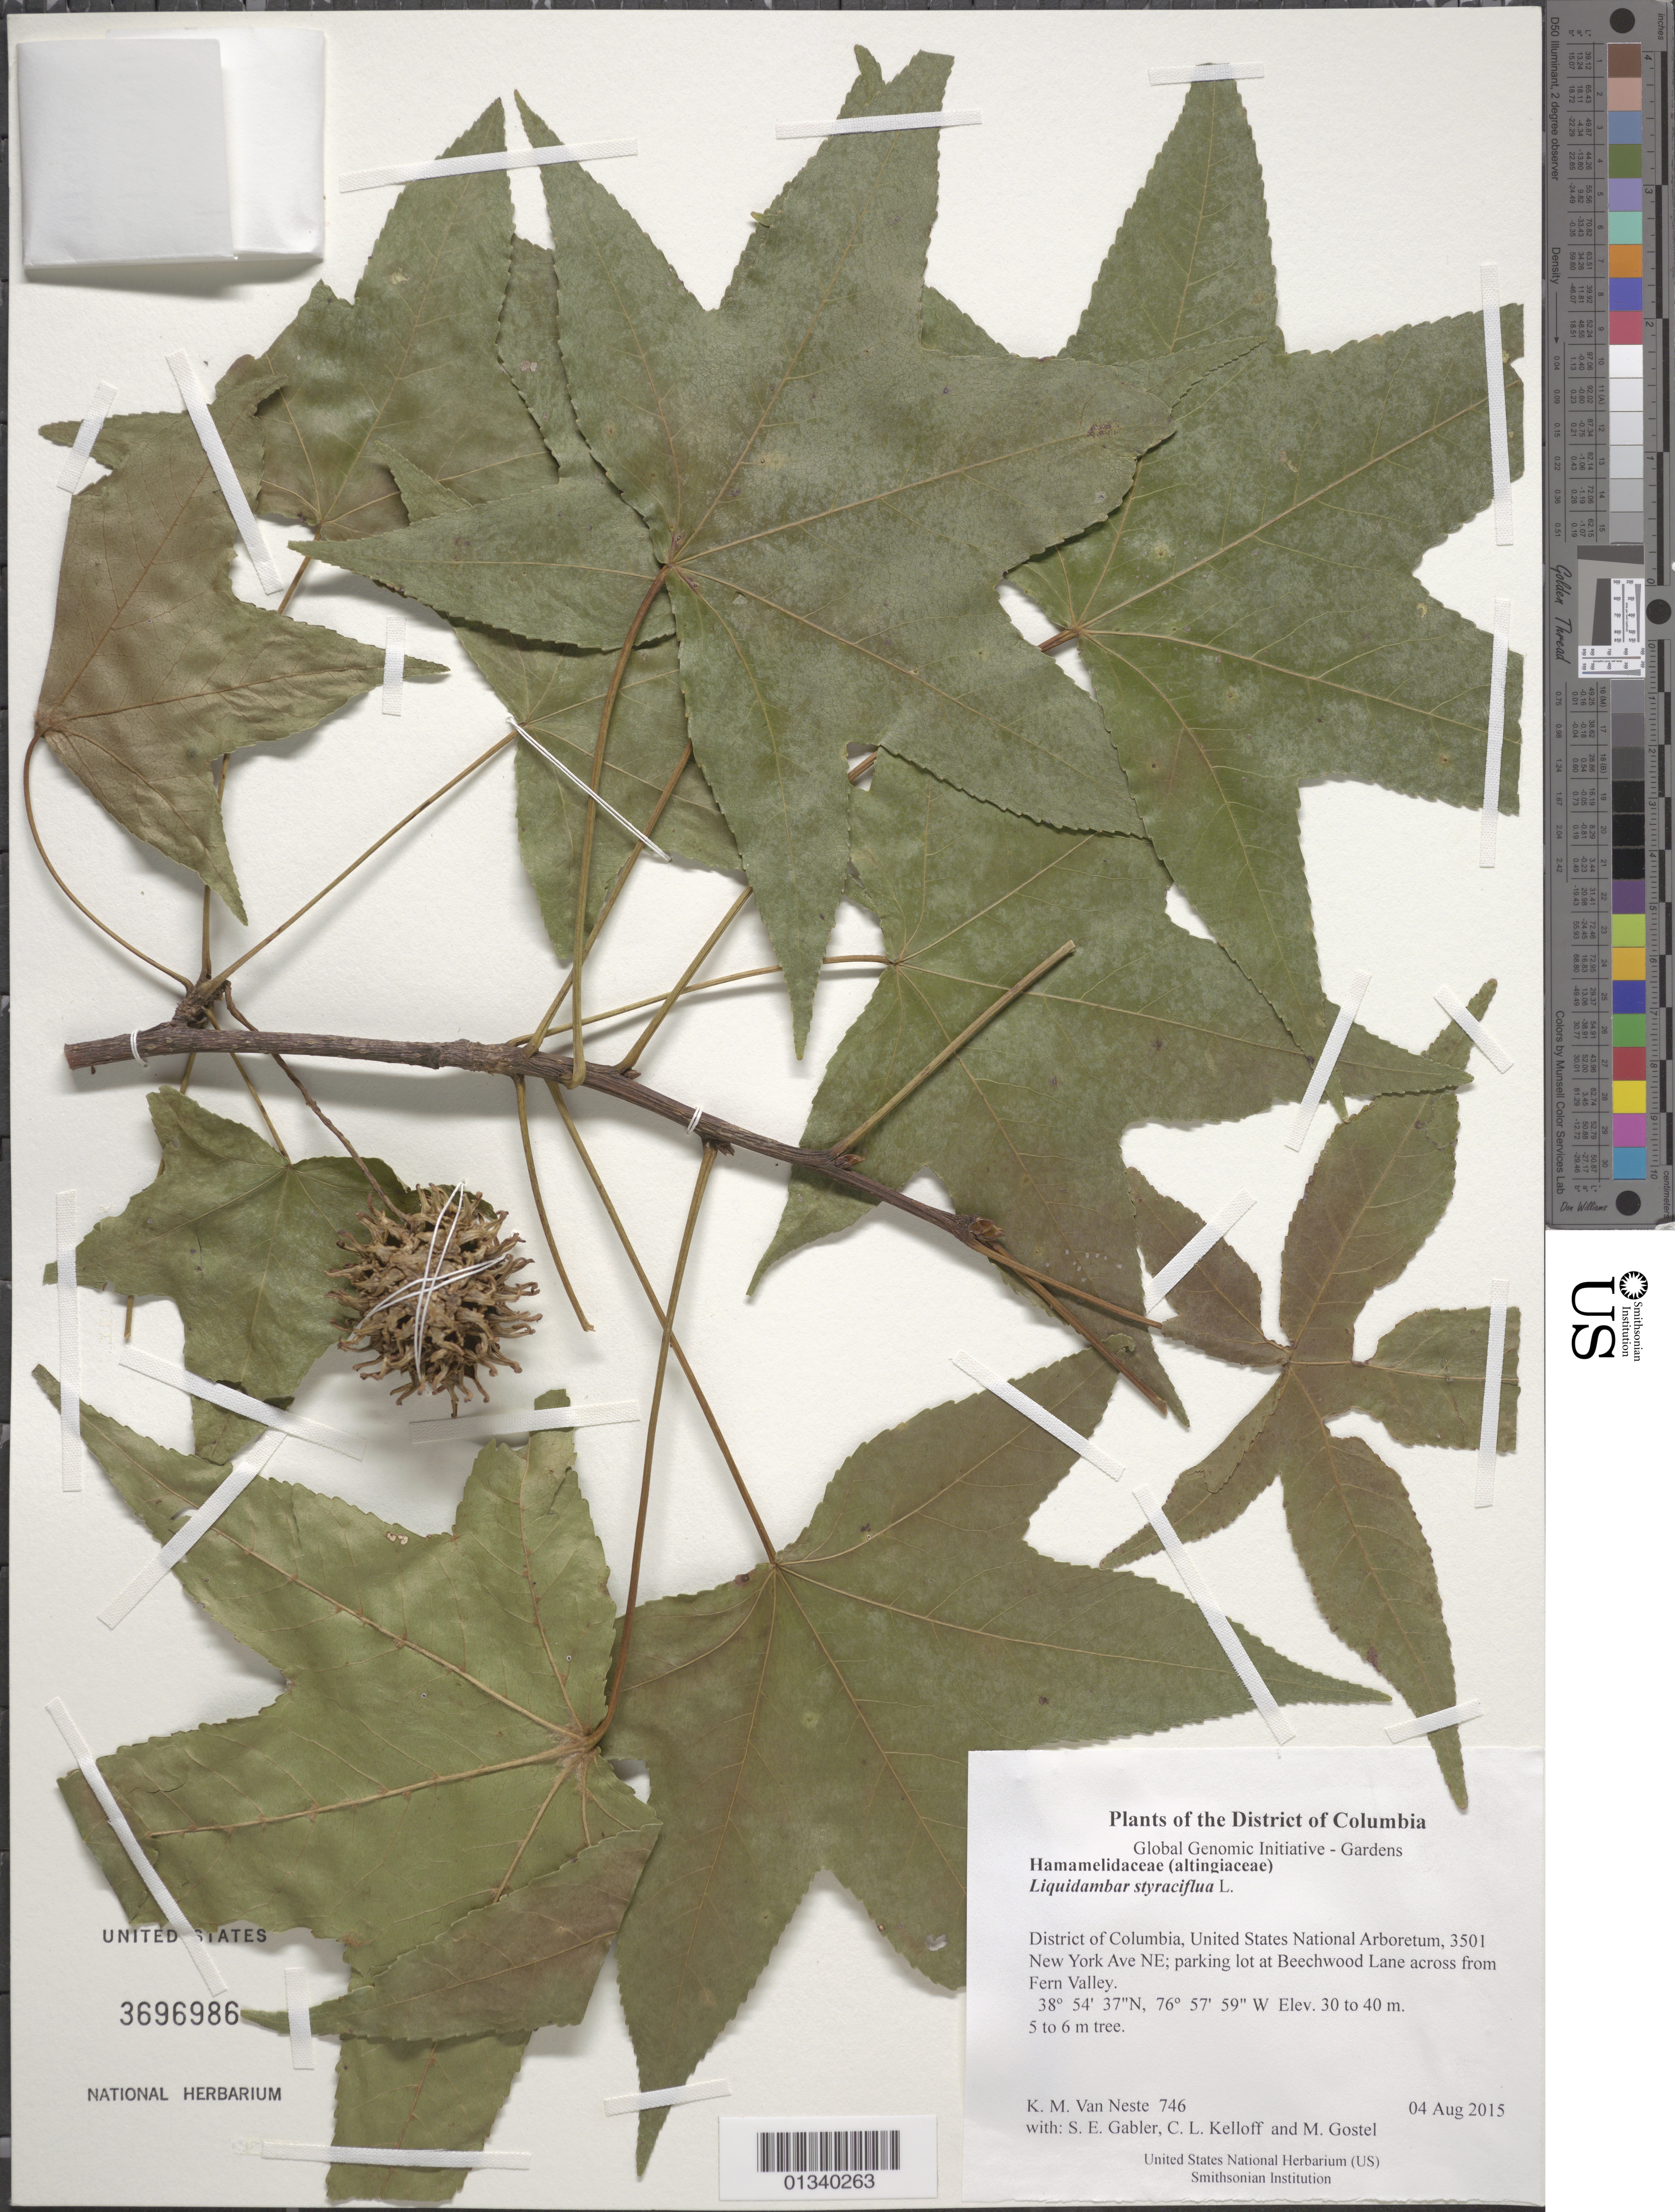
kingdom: Plantae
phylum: Tracheophyta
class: Magnoliopsida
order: Saxifragales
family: Altingiaceae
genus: Liquidambar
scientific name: Liquidambar styraciflua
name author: L.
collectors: K. M. Van Neste, S. E. Gabler, C. L. Kelloff & M. R. Gostel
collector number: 746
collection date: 2015-08-04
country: United States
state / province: District of Columbia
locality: United States National Arboretum, 3501 New York Ave NE; parking lot at Beechwood Lane across from Fern Valley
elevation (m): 30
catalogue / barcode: US 3696986